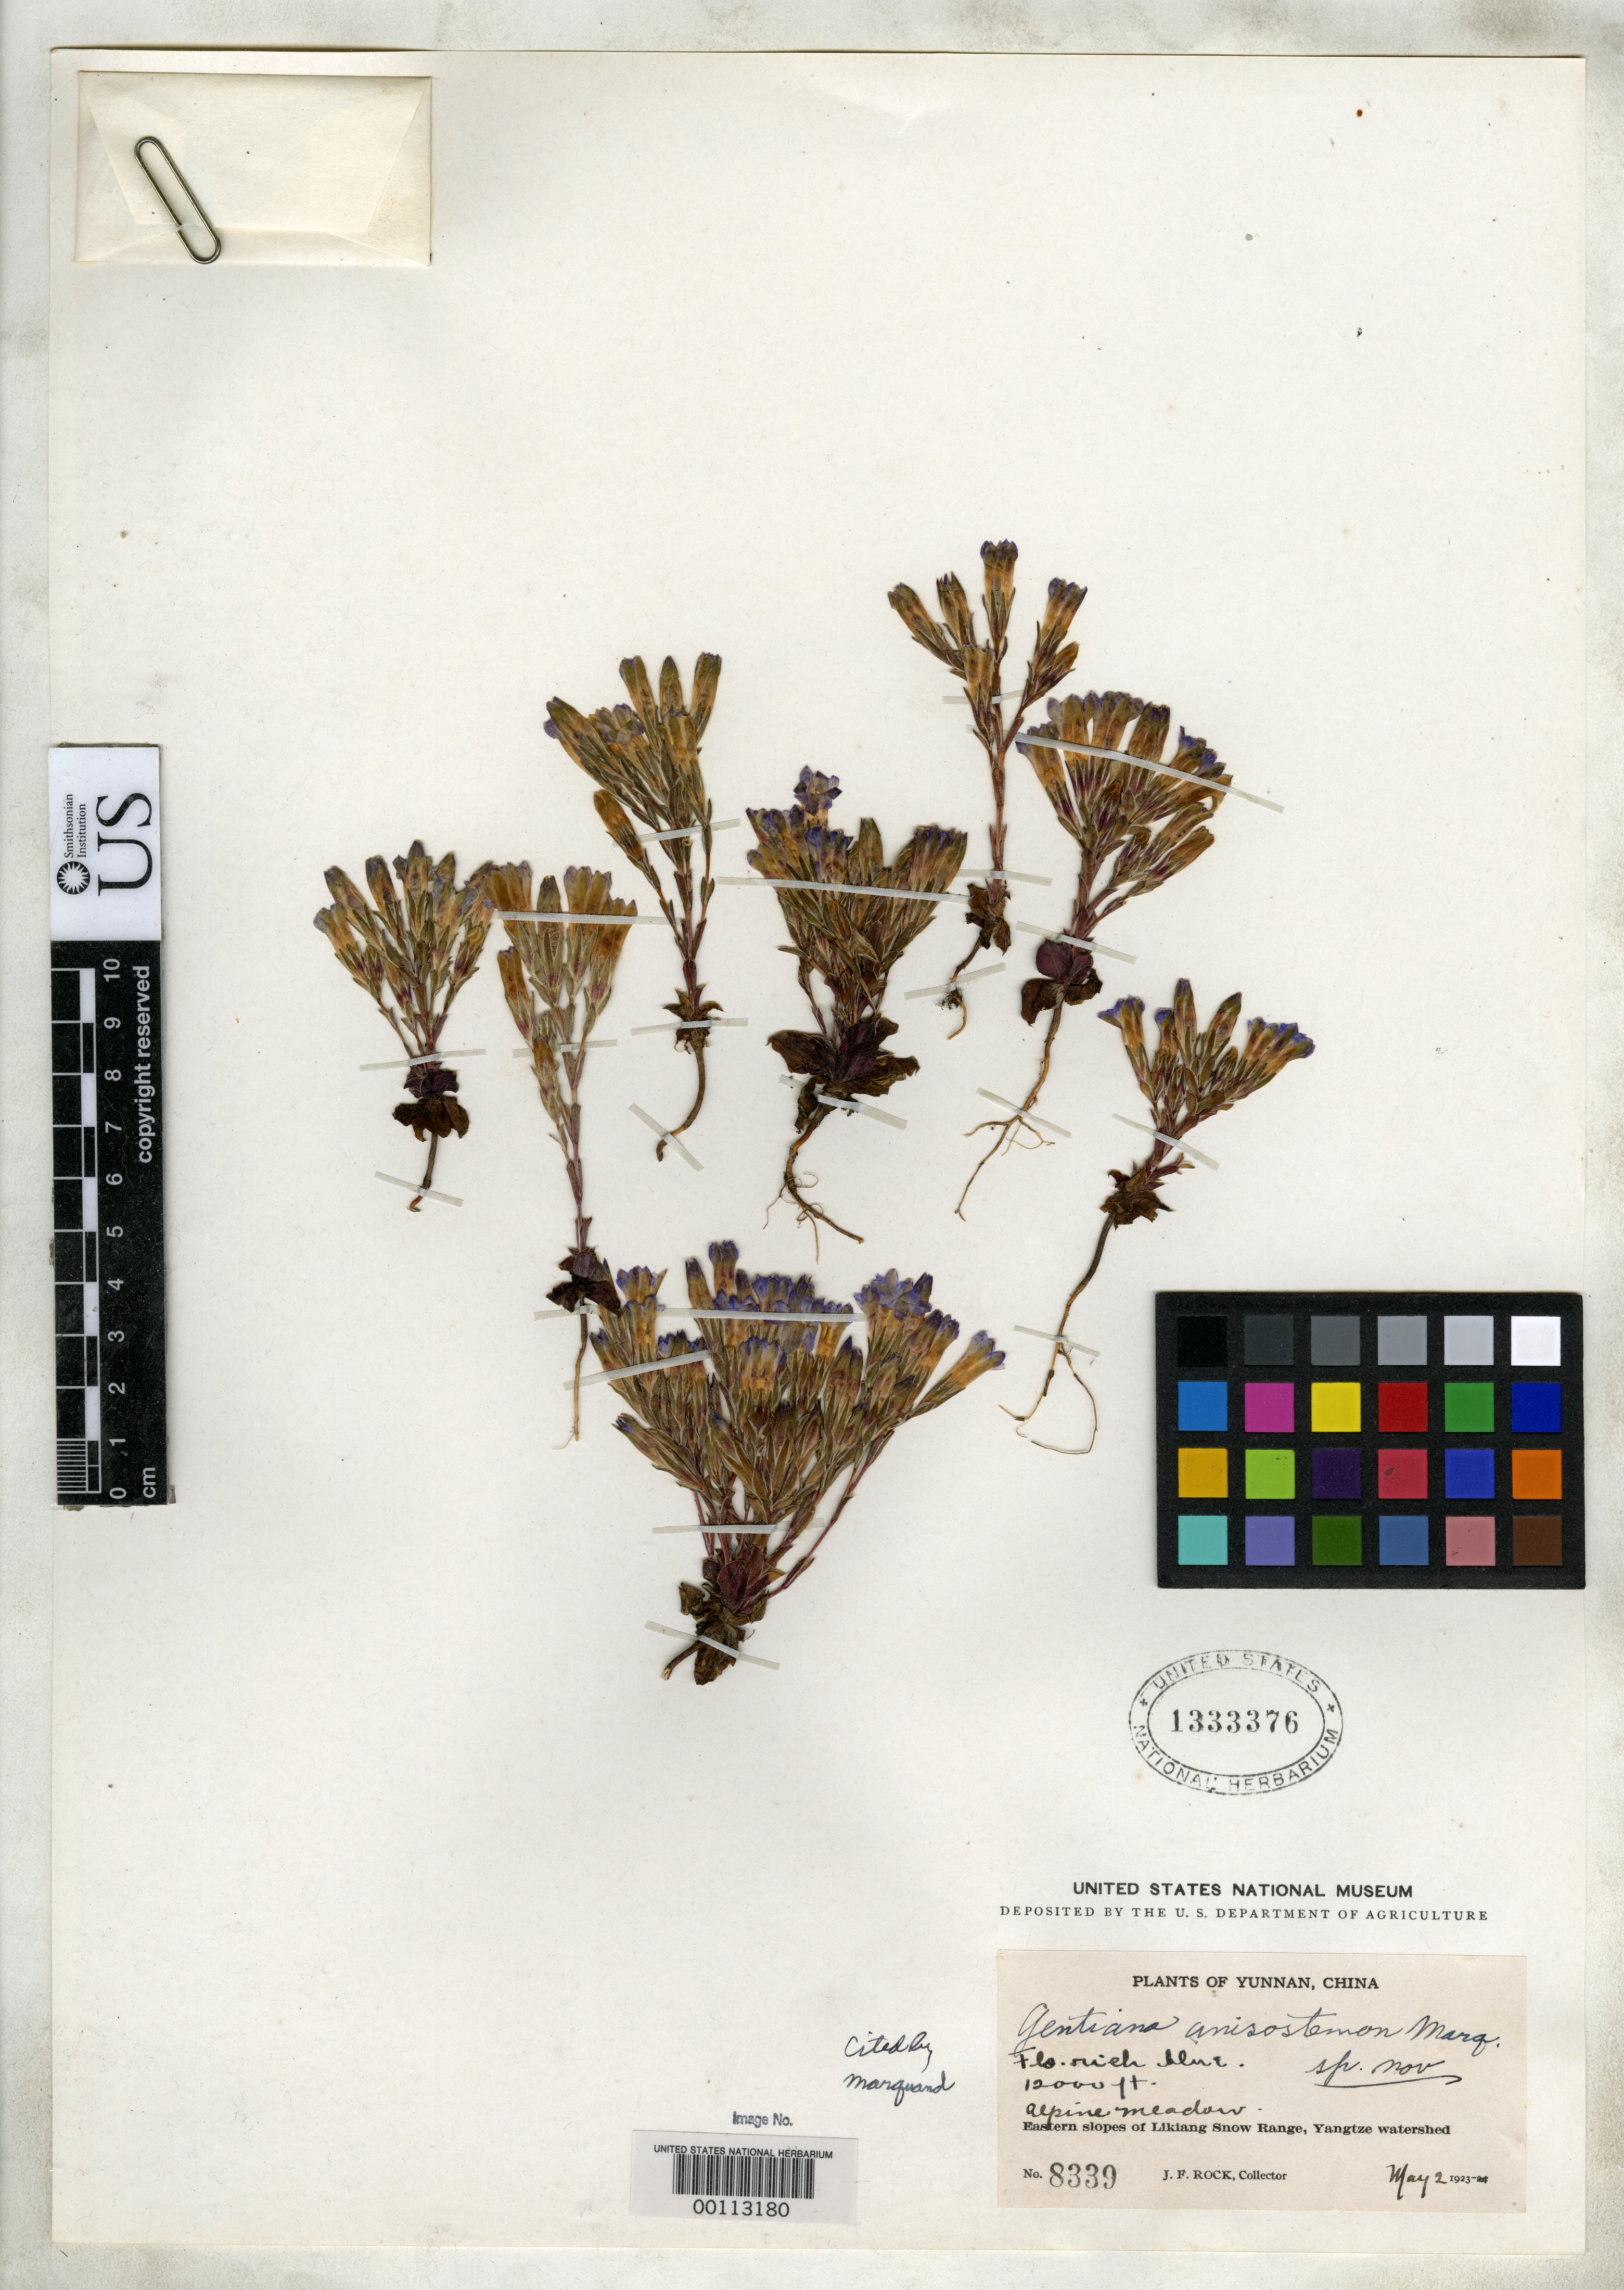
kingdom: Plantae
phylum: Tracheophyta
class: Magnoliopsida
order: Gentianales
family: Gentianaceae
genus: Gentiana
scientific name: Gentiana anisostemon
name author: C. Marquand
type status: Isotype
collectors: J. F. Rock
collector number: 8339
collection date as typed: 02 May 1923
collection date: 1923-05-02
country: China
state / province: Yunnan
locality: E slopes of Lichiang Snow Range.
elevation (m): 3600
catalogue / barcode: US 1333376